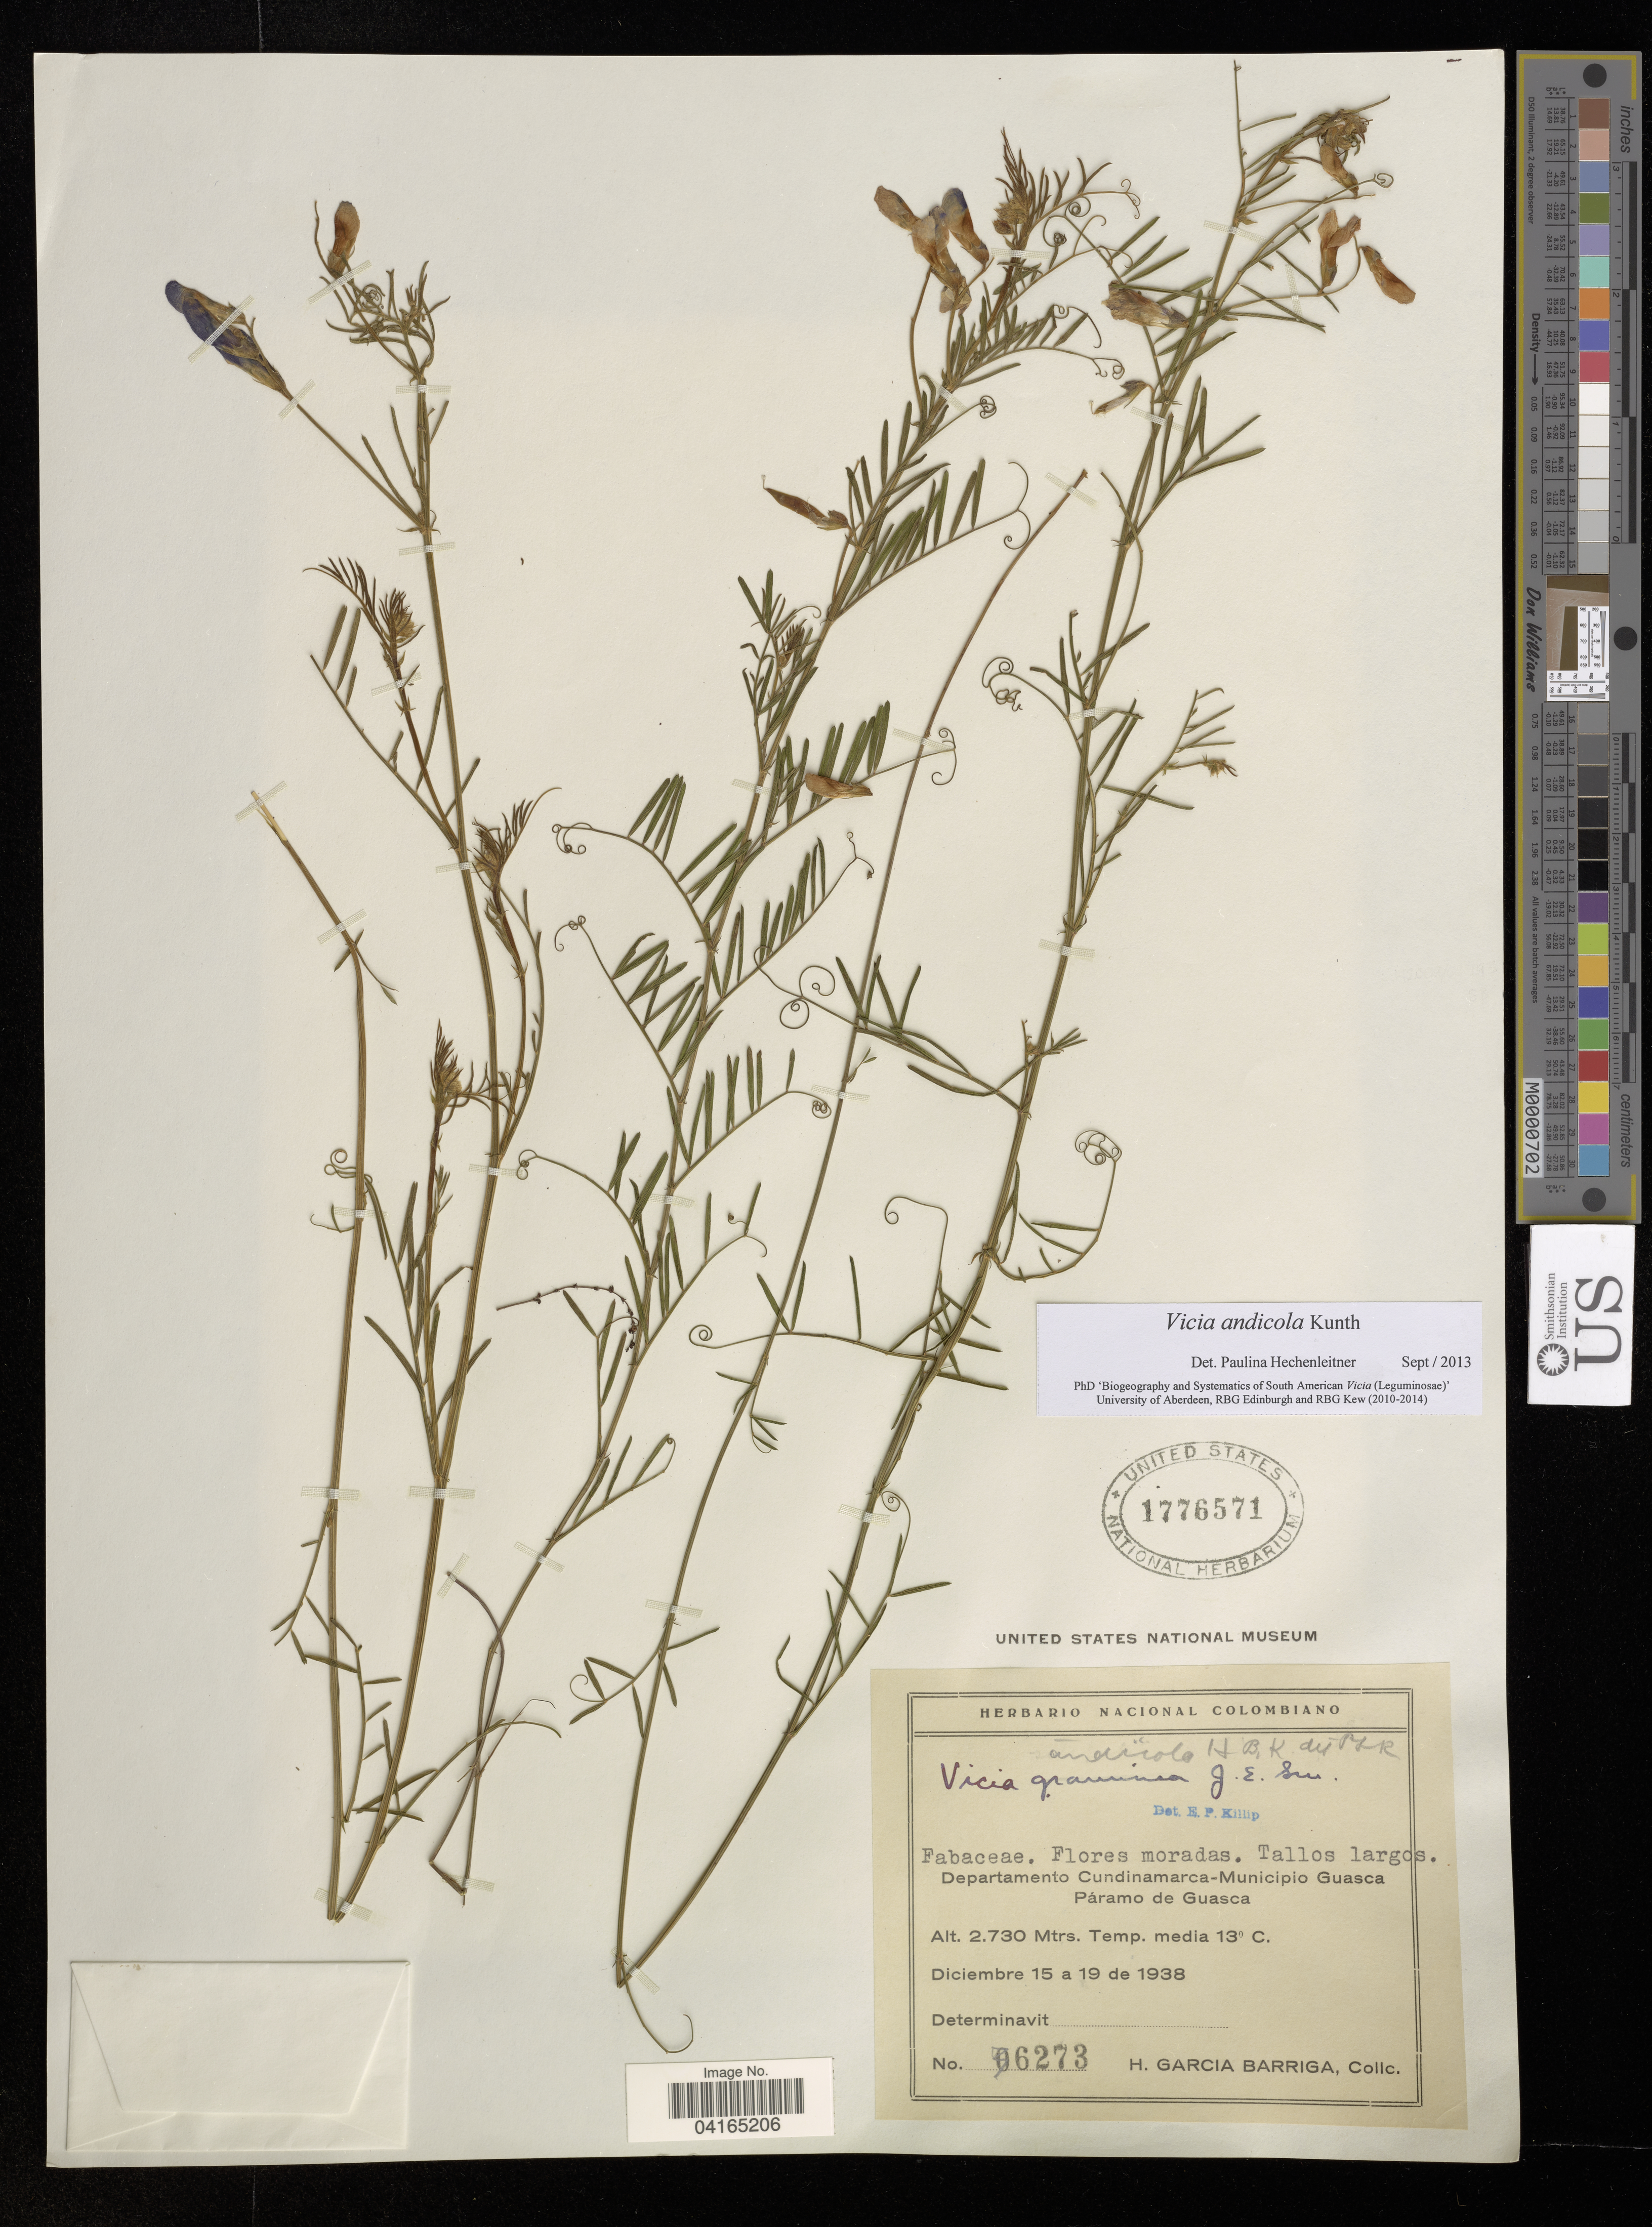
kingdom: Plantae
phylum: Tracheophyta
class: Magnoliopsida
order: Fabales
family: Fabaceae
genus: Vicia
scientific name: Vicia andicola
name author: Kunth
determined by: Hechenleitner, Paulina, RBG Edinburgh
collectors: H. García Barriga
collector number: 36273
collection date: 1938-12-15/1938-12-19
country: Colombia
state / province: Cundinamarca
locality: Departamento Cundinamarca-Municipio Guasca Páramo de Guasca.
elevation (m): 2.73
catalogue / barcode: US 1776571